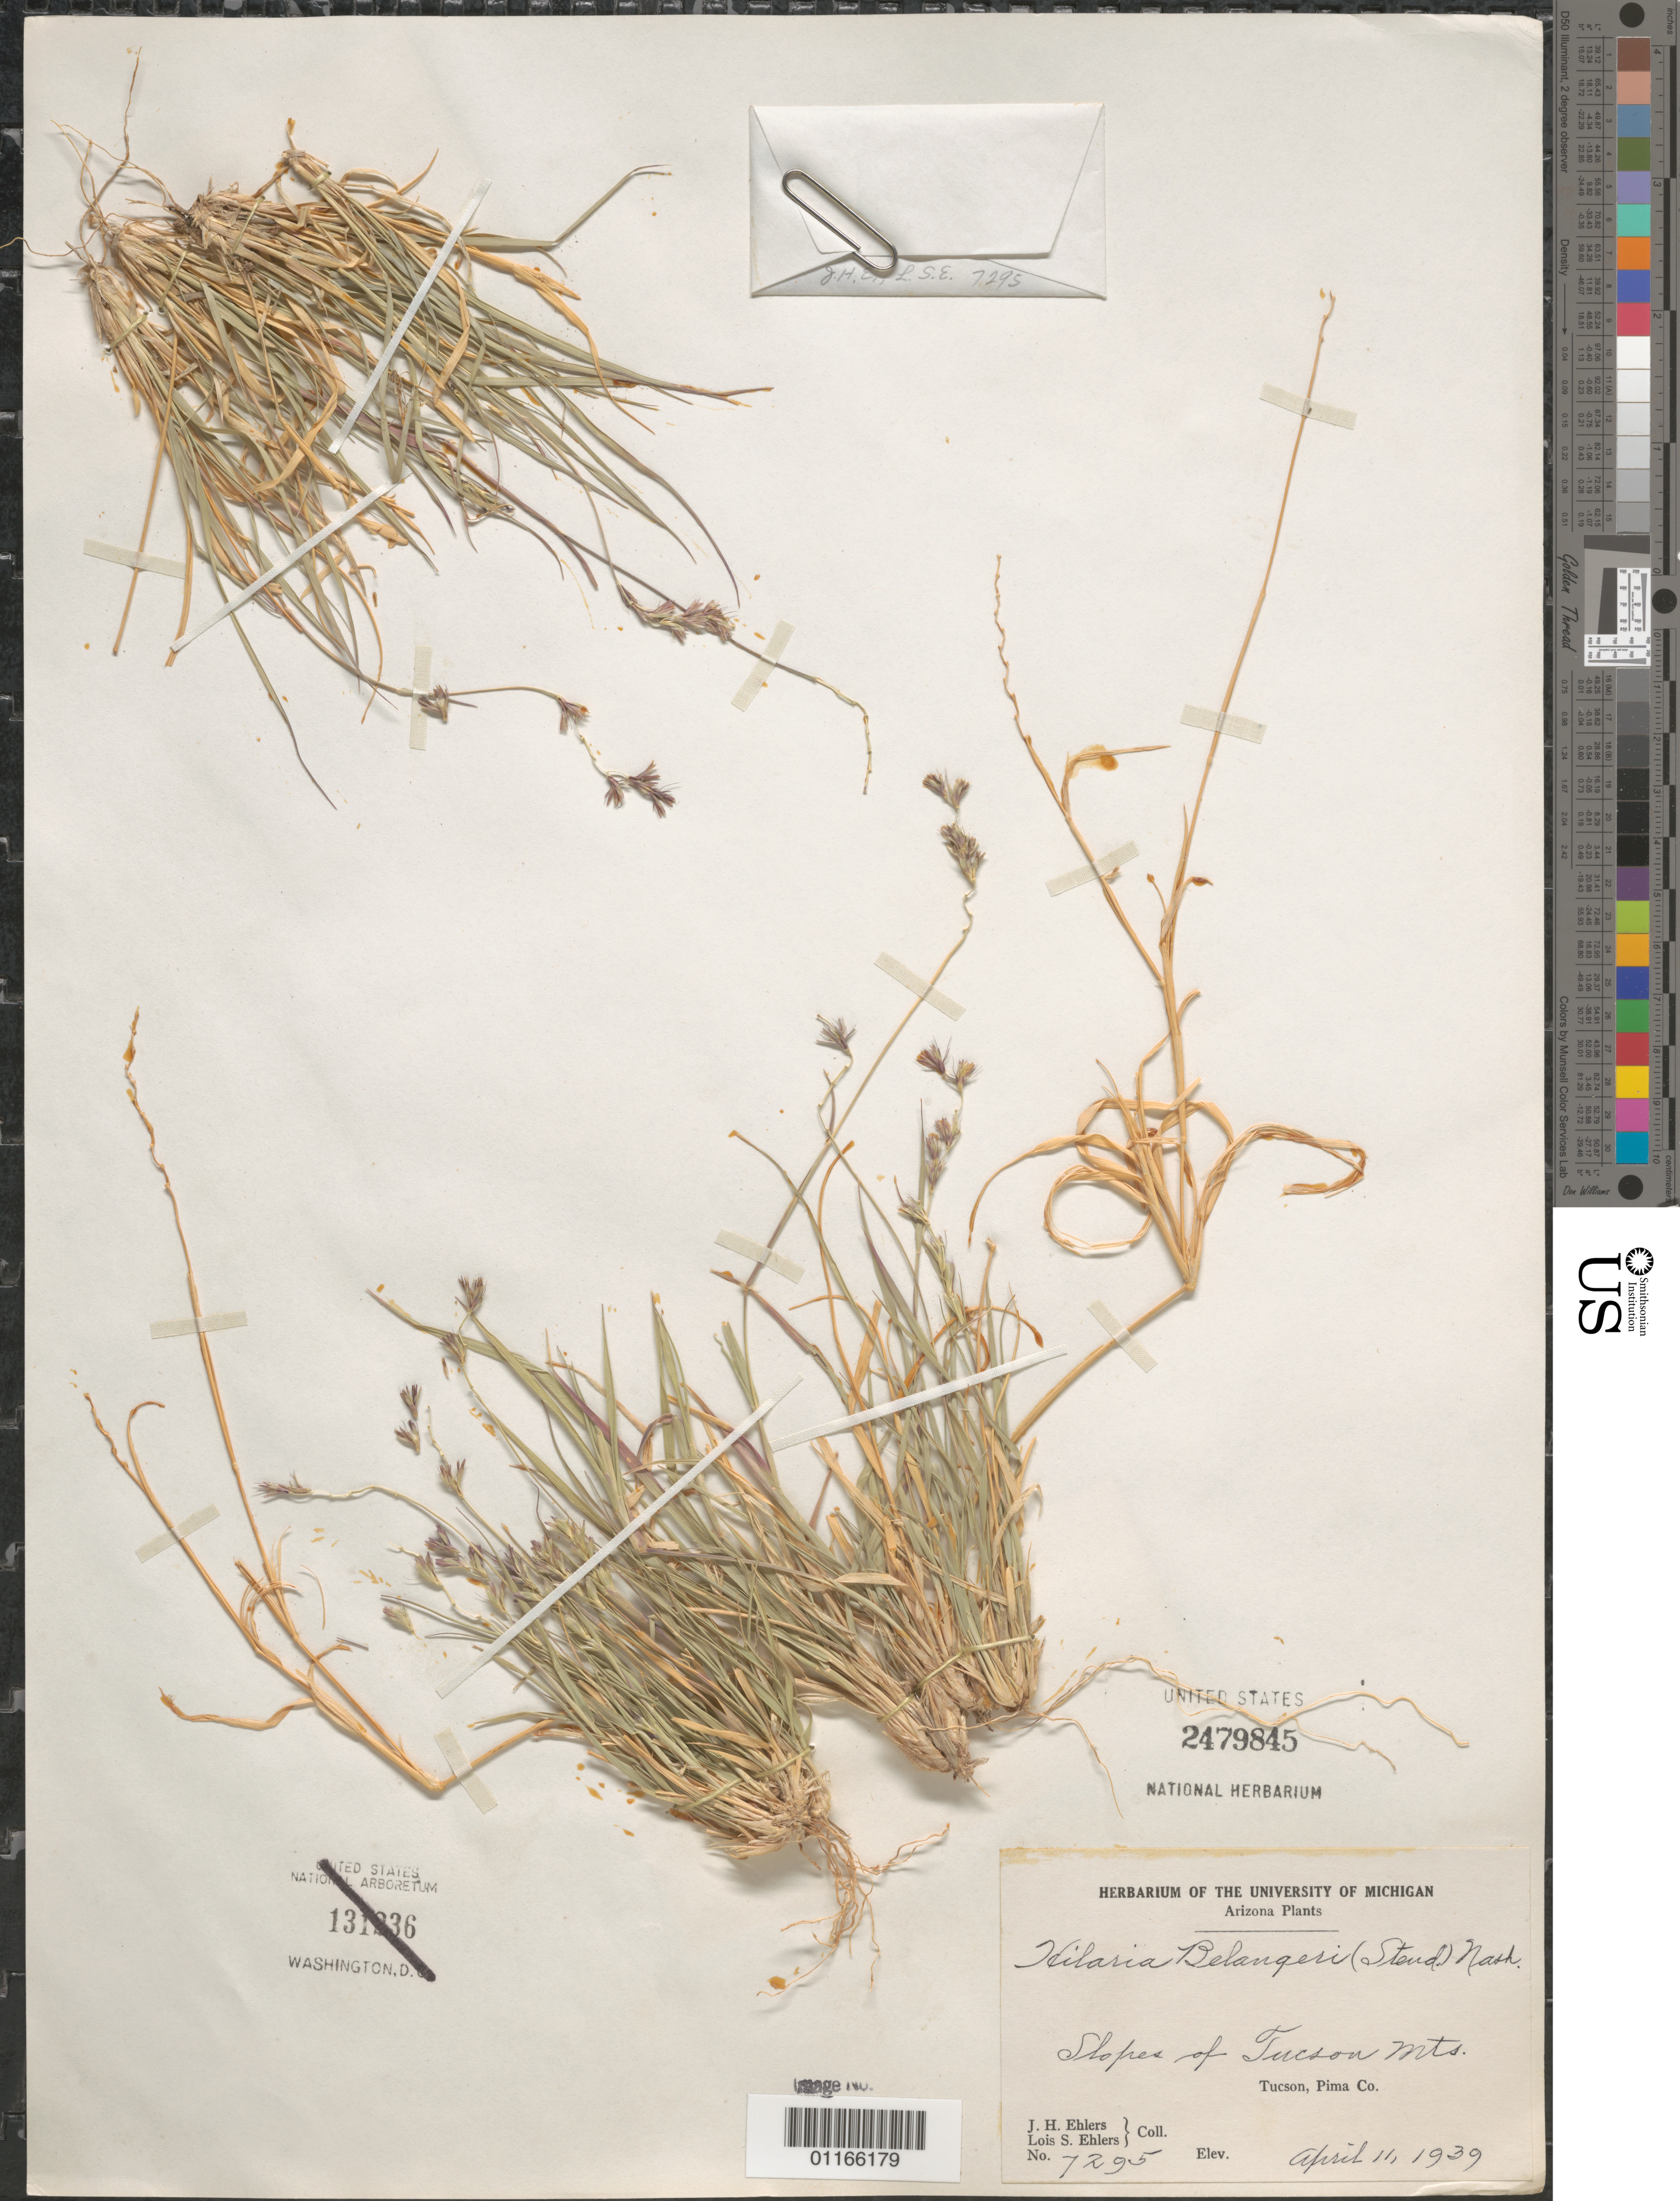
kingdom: Plantae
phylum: Tracheophyta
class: Liliopsida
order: Poales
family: Poaceae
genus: Hilaria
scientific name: Hilaria belangeri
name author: (Steud.) Nash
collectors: J. H. Ehlers & L. Ehlers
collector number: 7295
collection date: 1939-04-11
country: United States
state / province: Arizona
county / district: Pima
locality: Slopes of Tucson Mts. Tucson.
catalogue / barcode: US 2479845